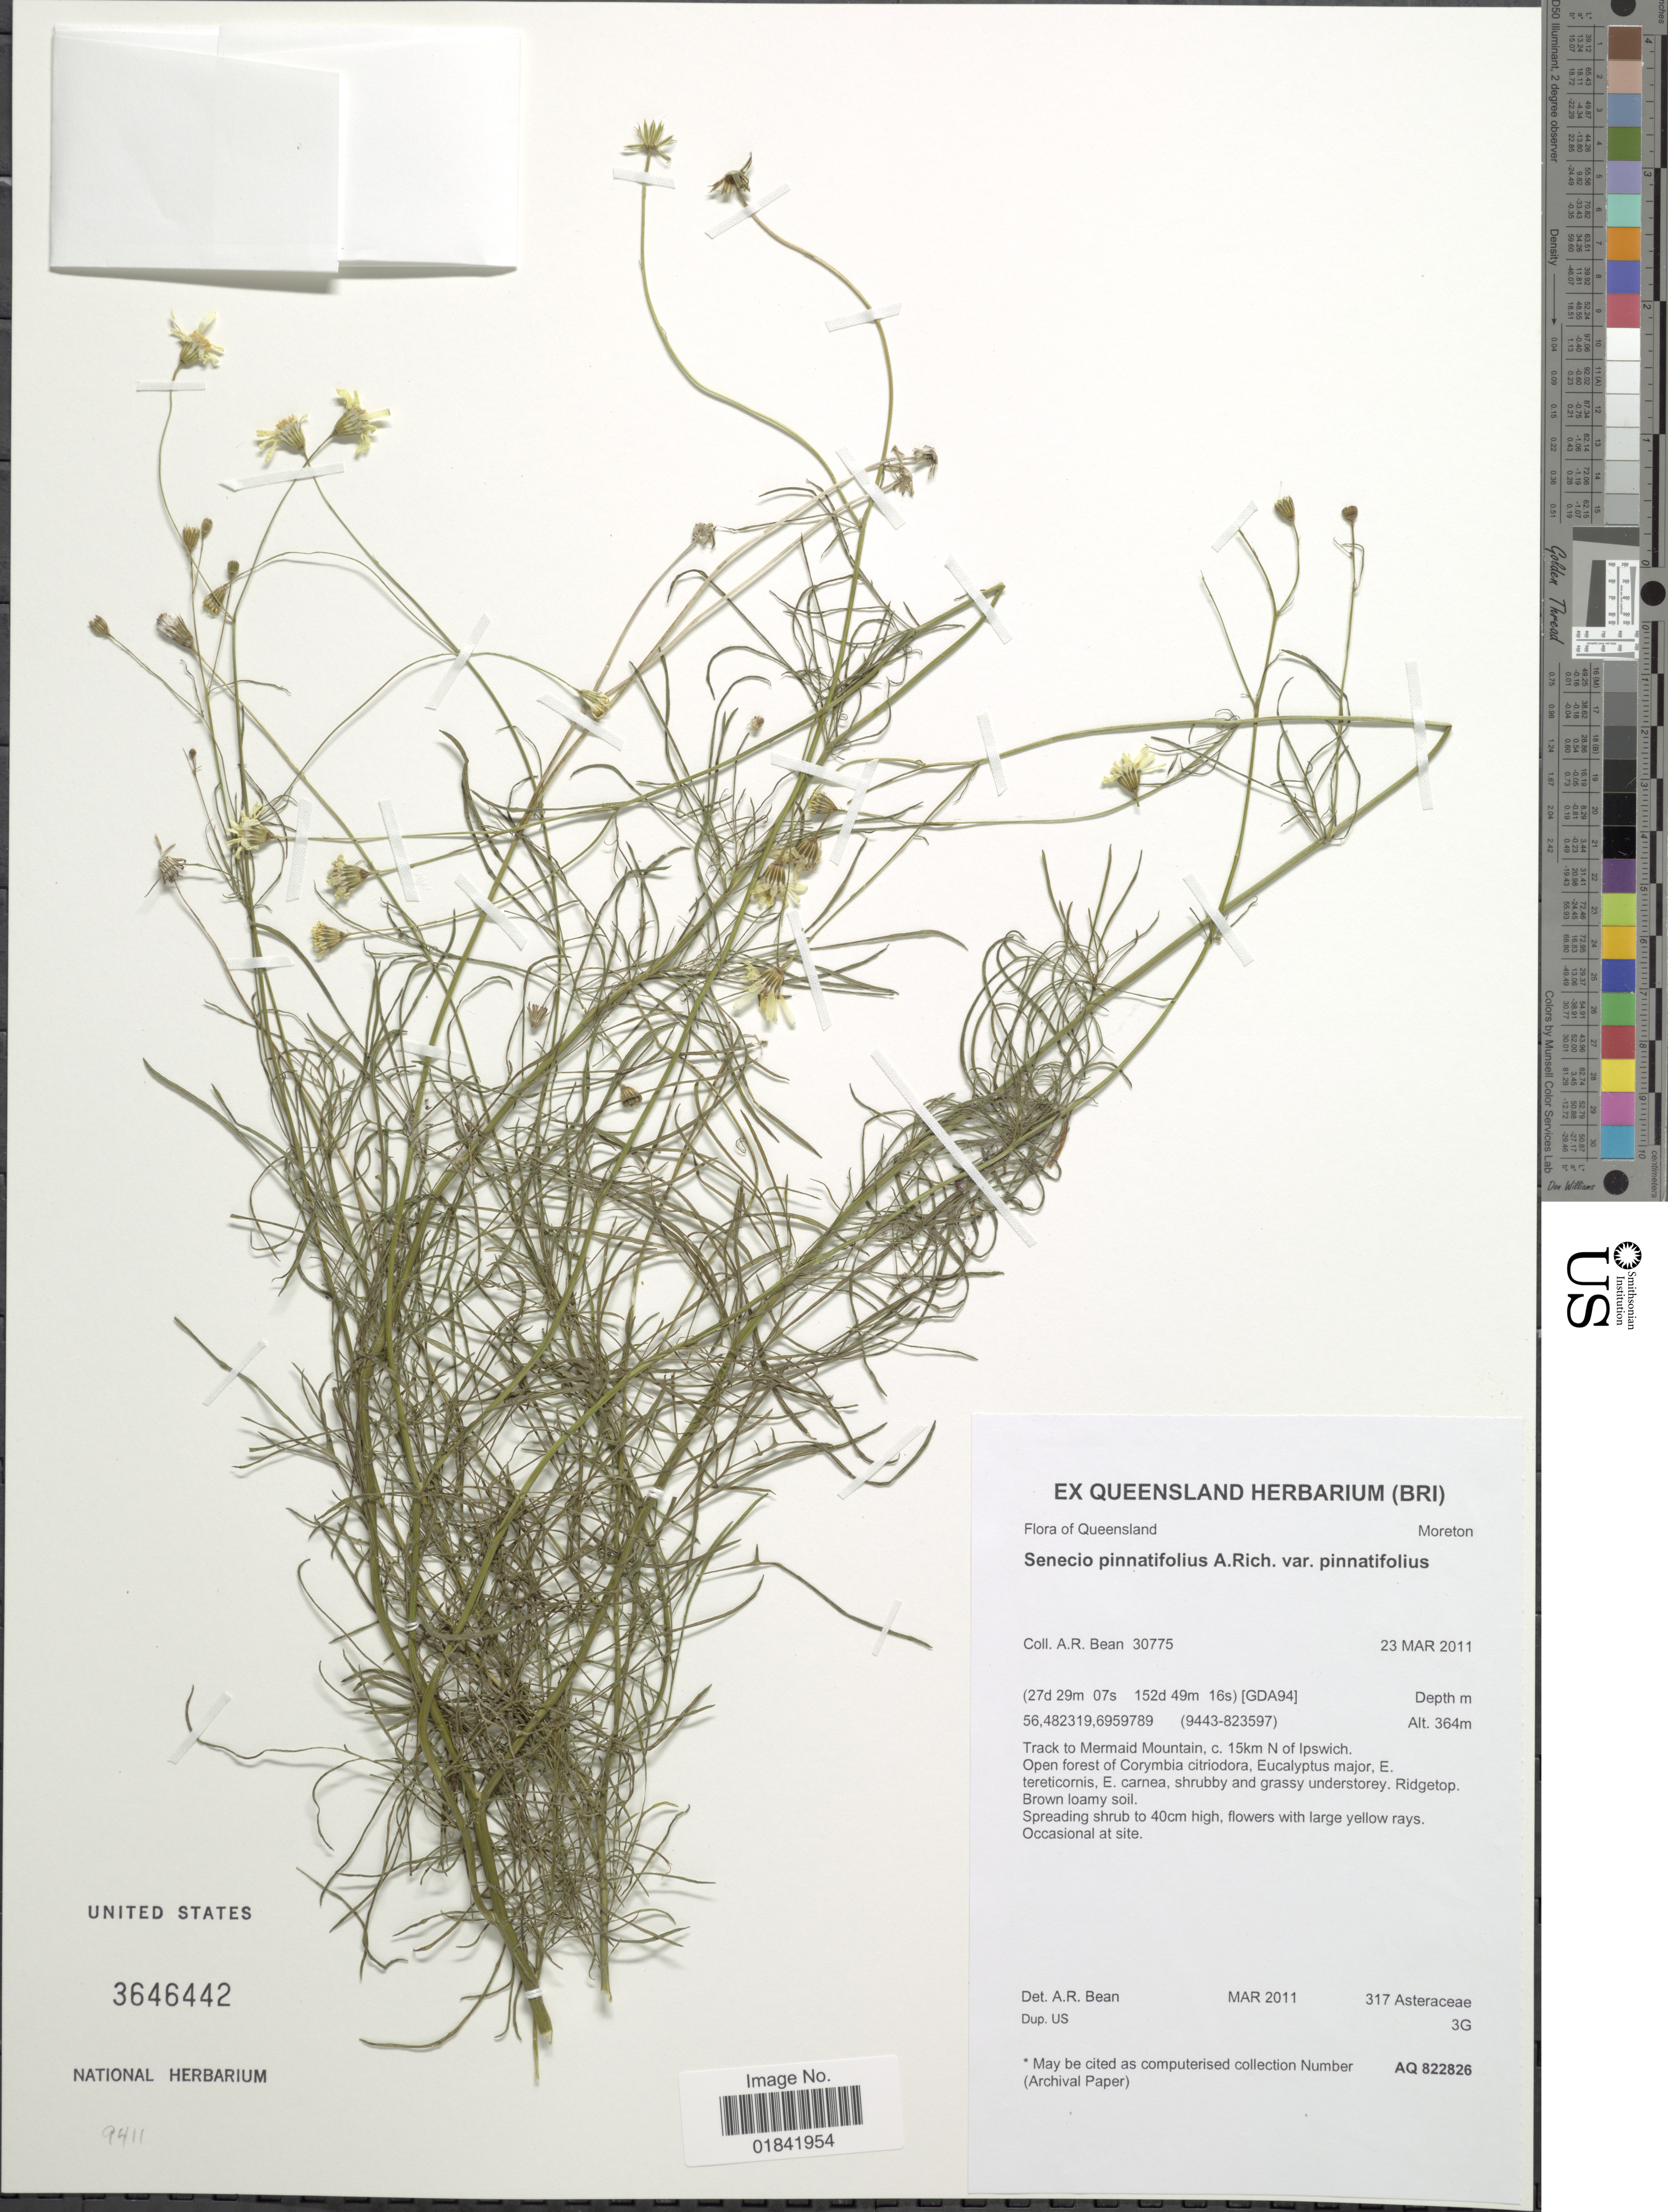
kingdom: Plantae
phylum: Tracheophyta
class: Magnoliopsida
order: Asterales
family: Asteraceae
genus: Senecio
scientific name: Senecio pinnatifolius var. pinnatifolius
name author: A. Rich.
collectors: A. R. Bean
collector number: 30775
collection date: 2011-03-23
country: Australia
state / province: Queensland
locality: Moreton, track to Mermaid Mountain, c. 15km N of Ipswich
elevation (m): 364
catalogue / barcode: US 3646442